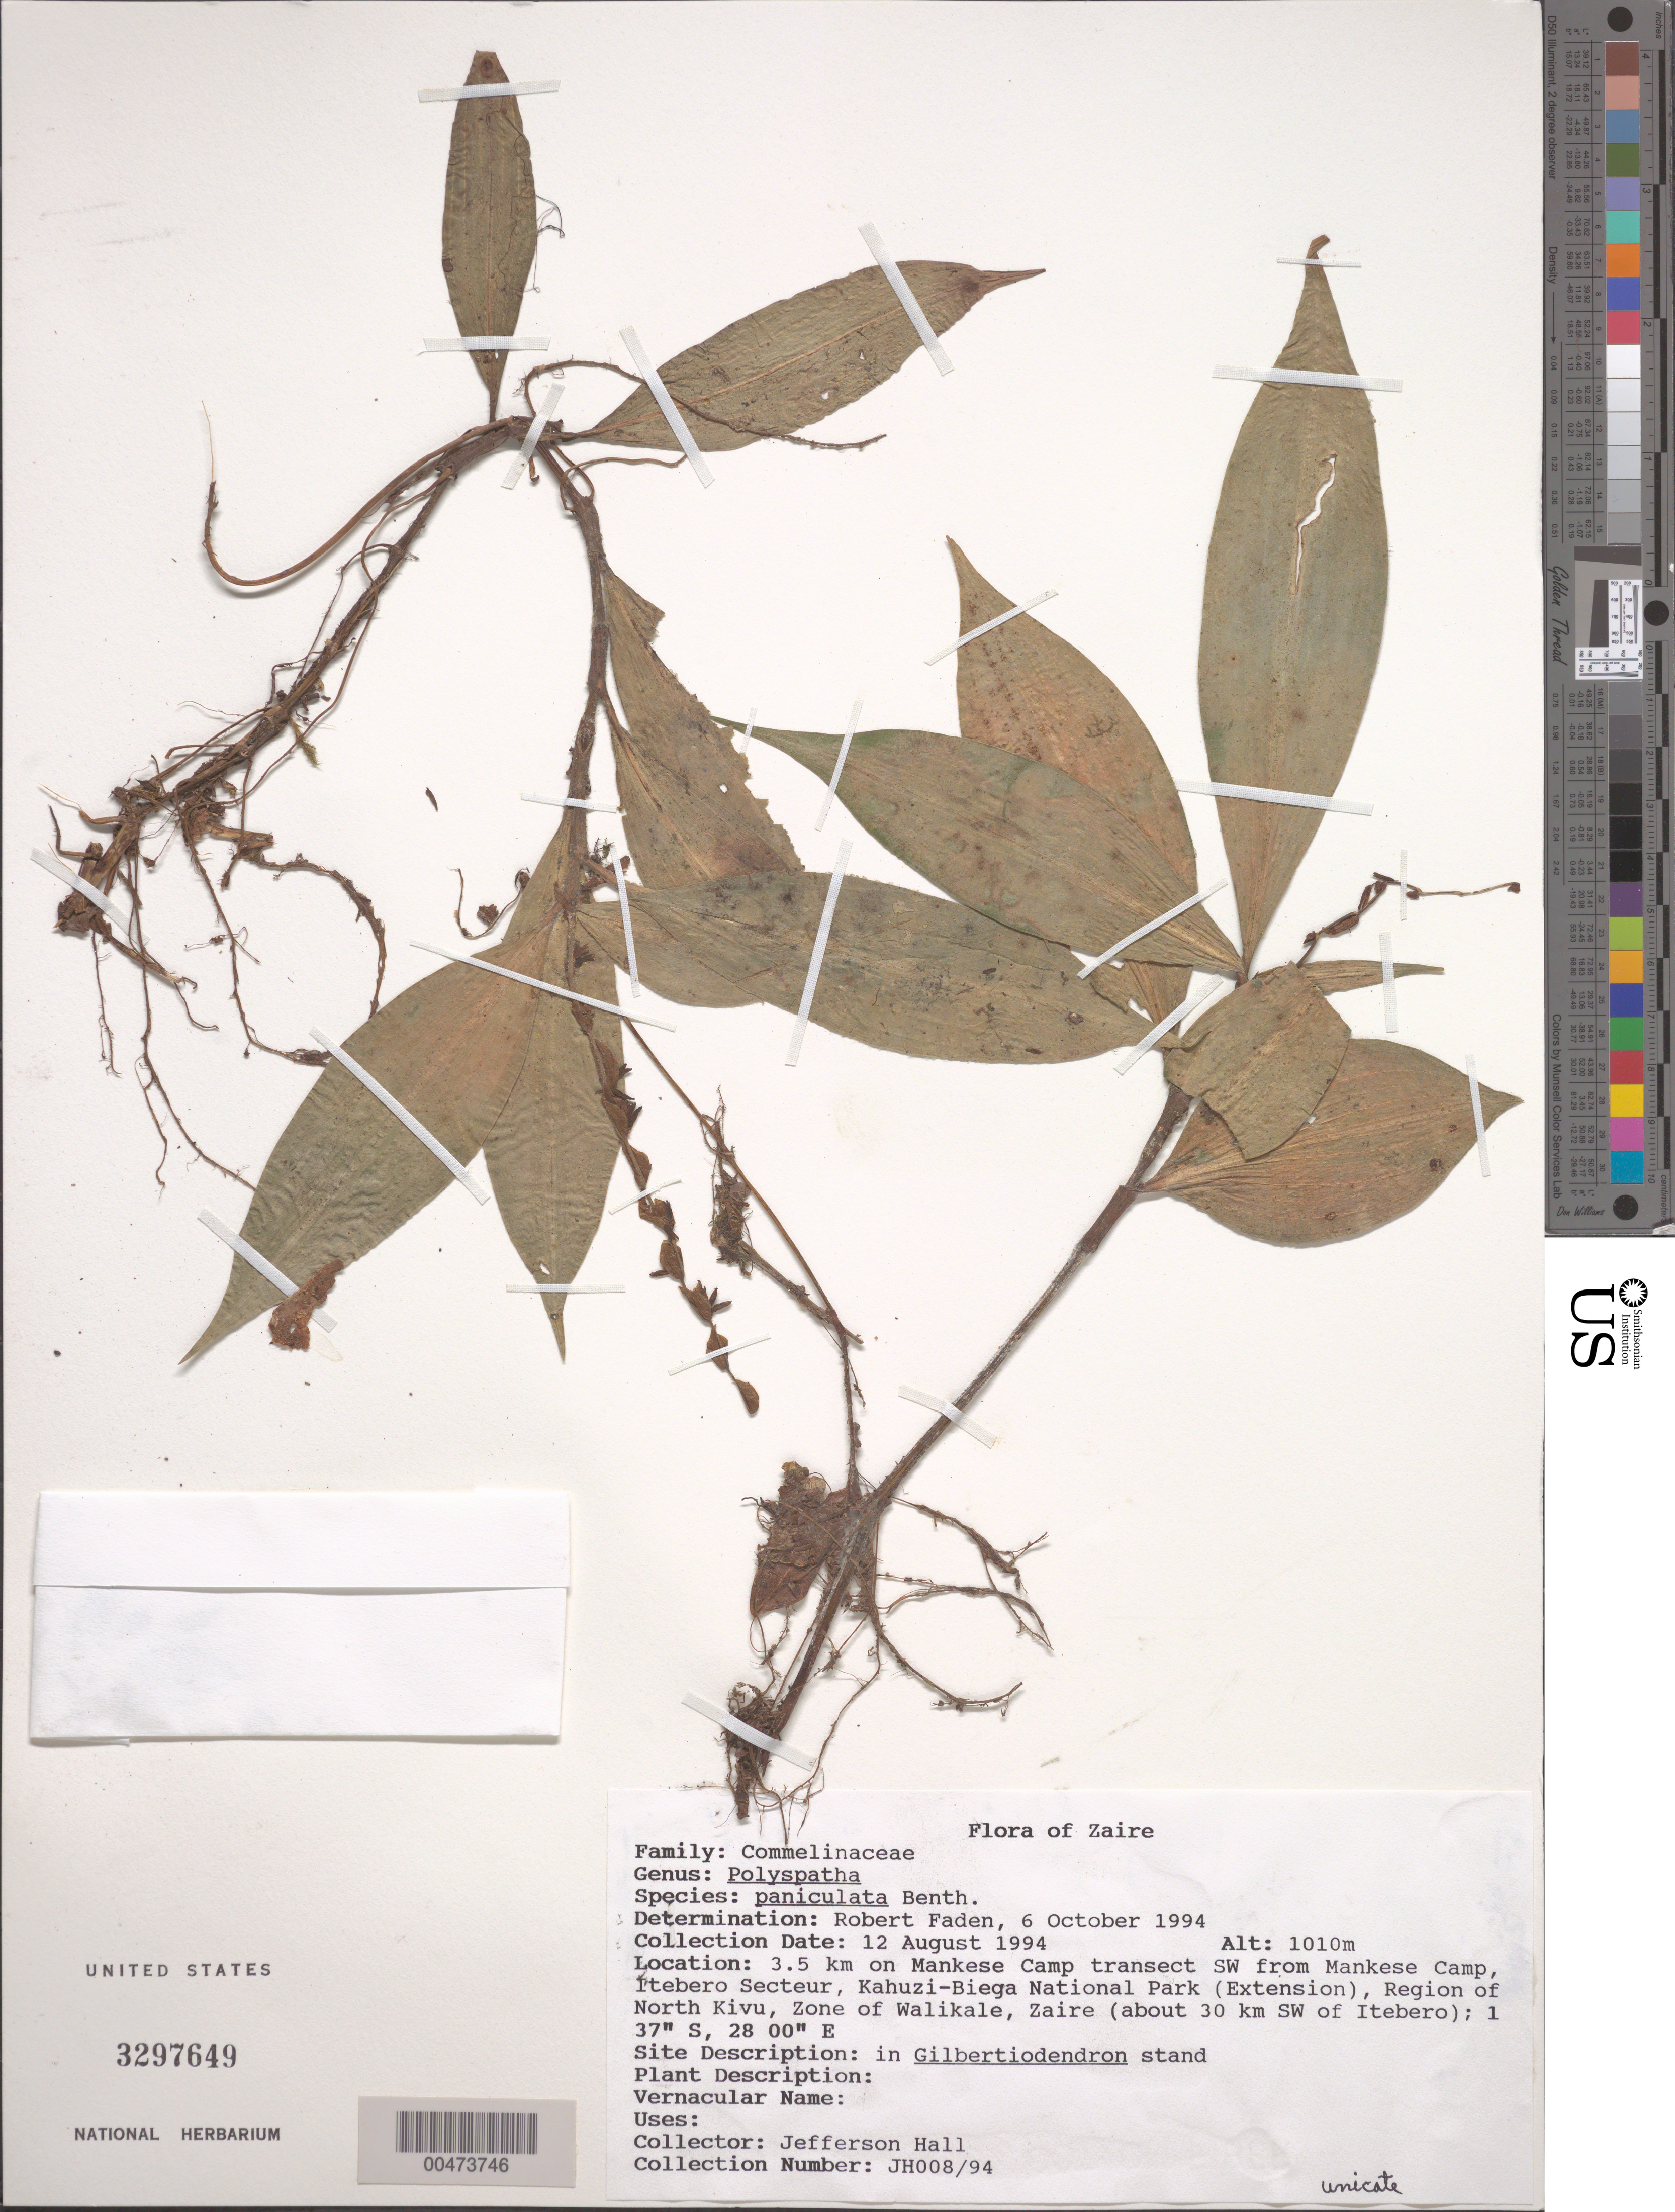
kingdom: Plantae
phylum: Tracheophyta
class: Liliopsida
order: Commelinales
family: Commelinaceae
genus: Polyspatha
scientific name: Polyspatha paniculata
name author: Benth.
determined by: Faden, Robert B., (US), Smithsonian Institution - National Museum of Natural History (UNITED STATES)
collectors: J. Hall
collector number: Jh008/94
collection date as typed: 12 Aug 1994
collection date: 1994-08-12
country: Congo, Democratic Republic of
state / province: Sud-Kivu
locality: SW from Mankese camp, Kahuzi-Biega National Park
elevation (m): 1010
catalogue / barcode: US 3297649